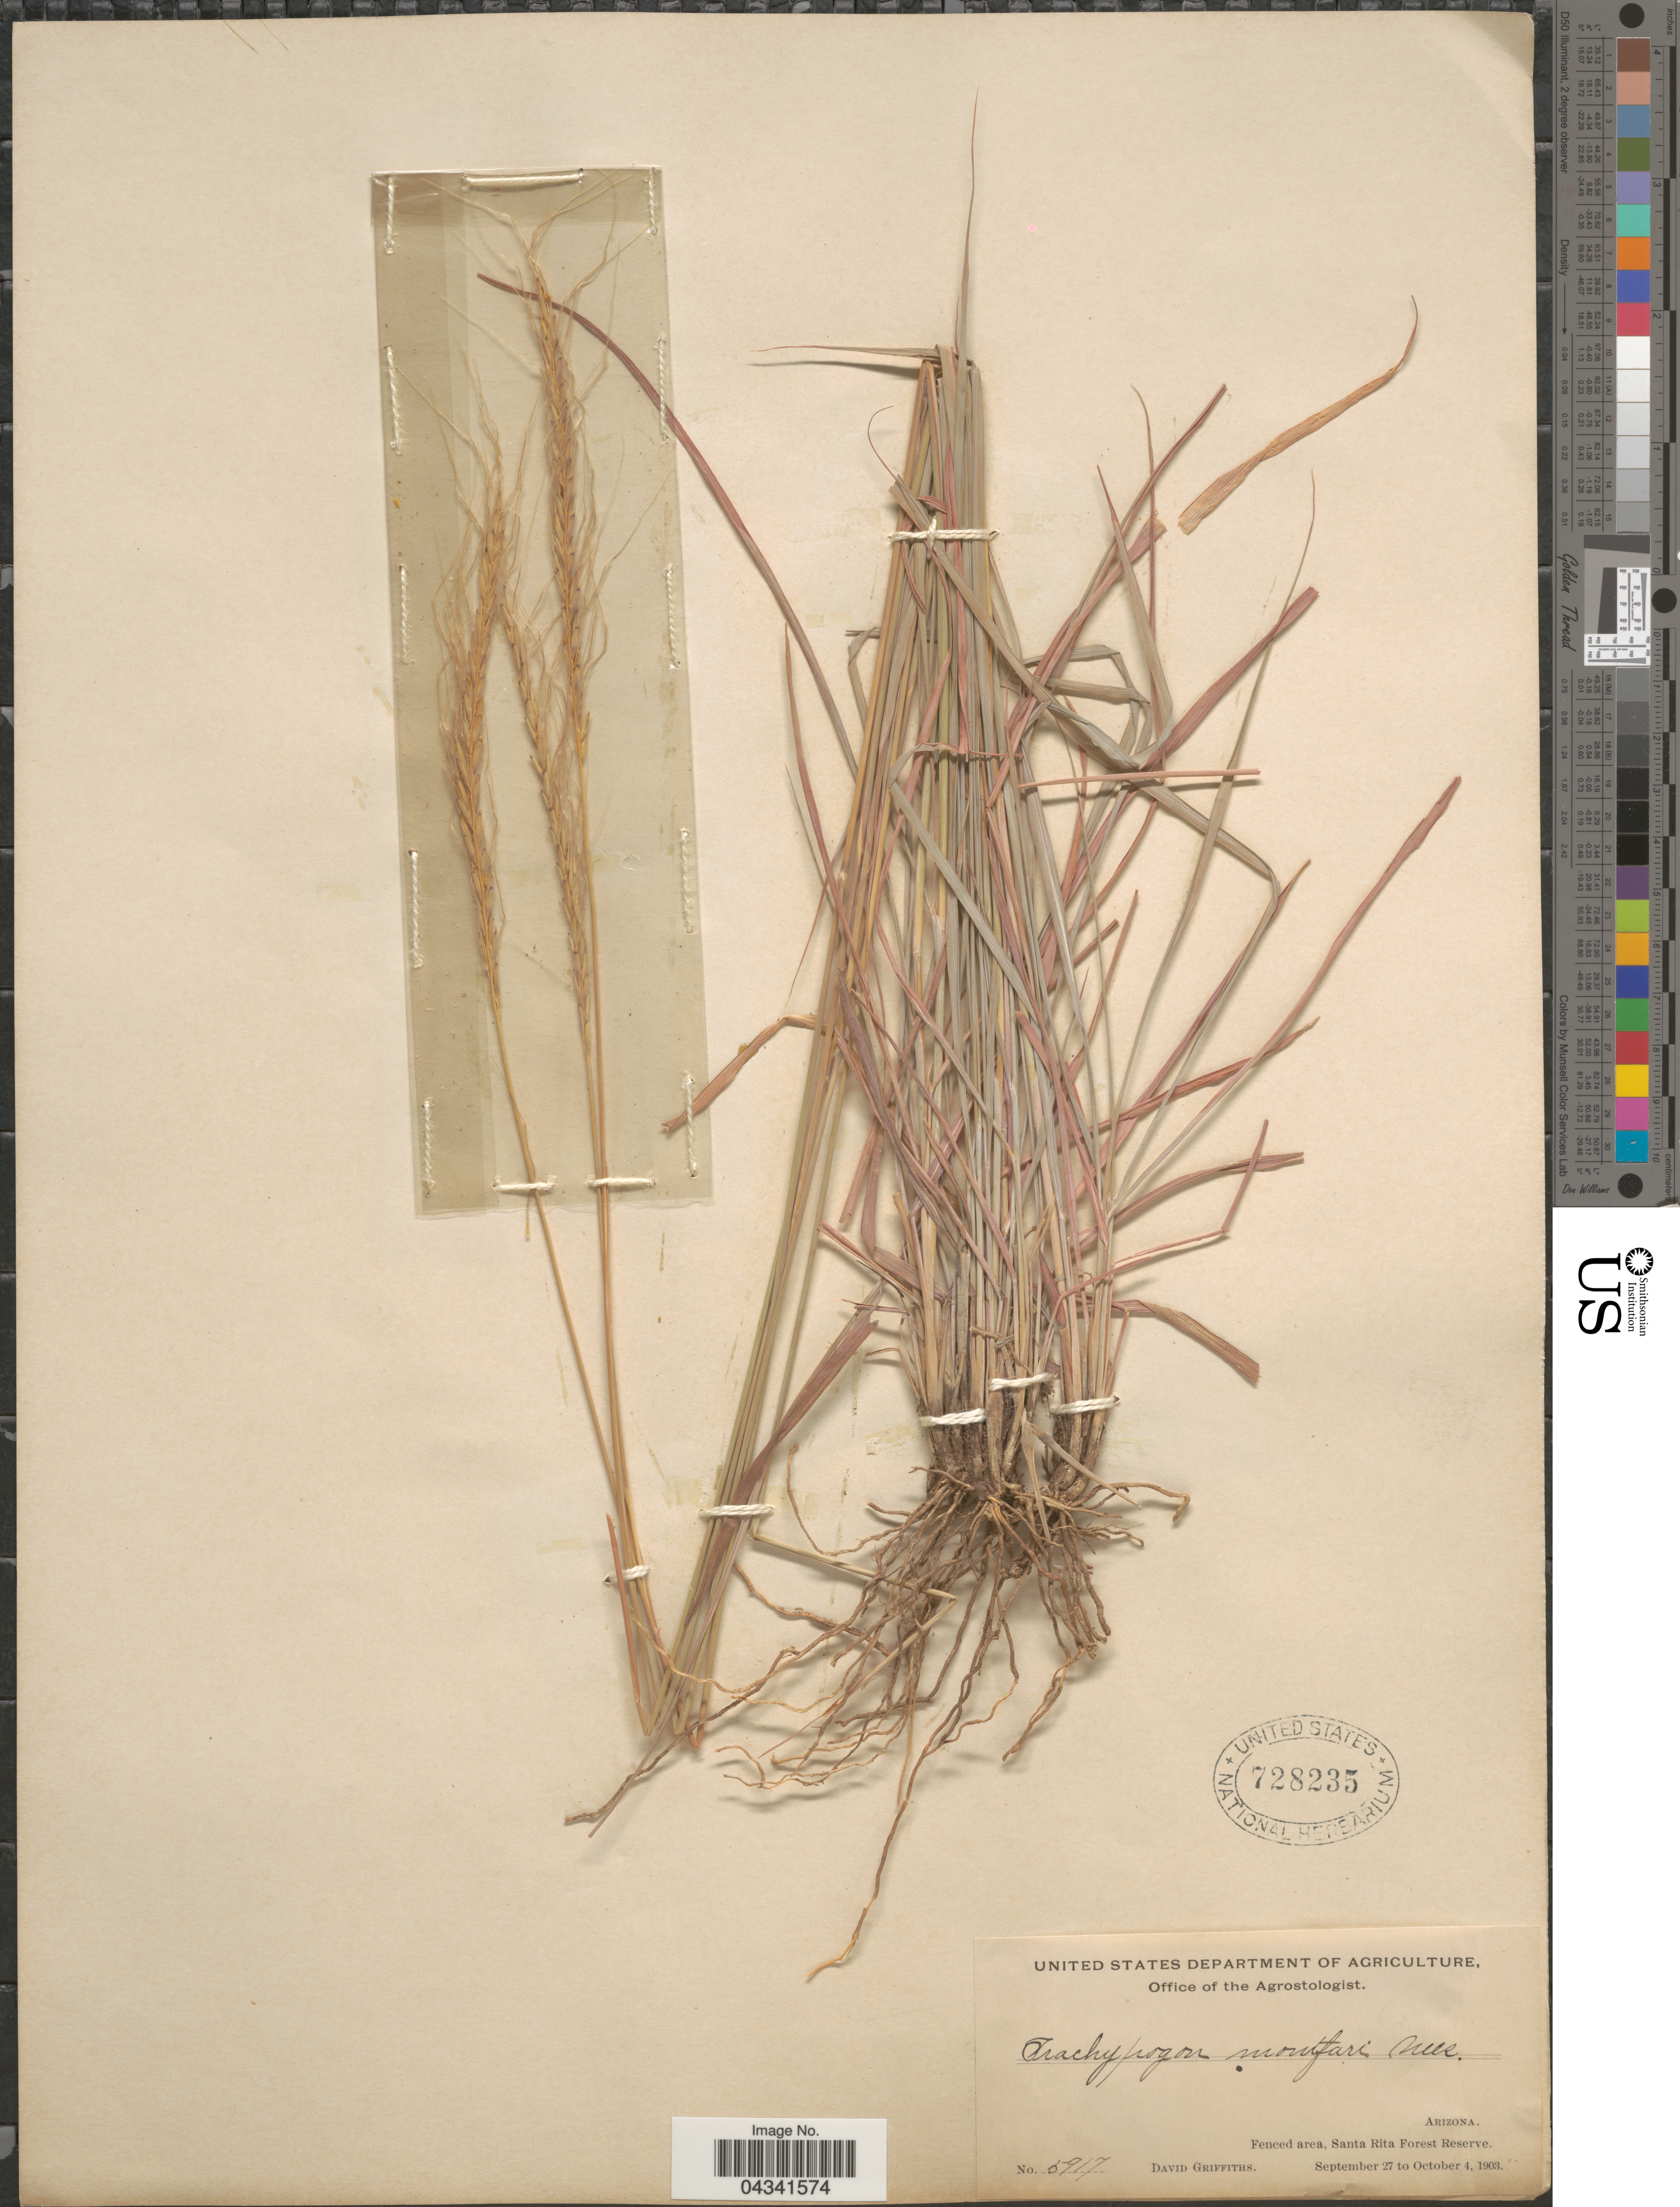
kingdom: Plantae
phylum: Tracheophyta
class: Liliopsida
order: Poales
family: Poaceae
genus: Trachypogon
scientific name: Trachypogon spicatus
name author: (L. f.) Kuntze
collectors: D. Griffiths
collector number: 5917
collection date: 1903-09-27/1903-10-04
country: United States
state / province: Arizona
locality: Fenced area, Santa Rita Forest Reserve.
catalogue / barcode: US 728235